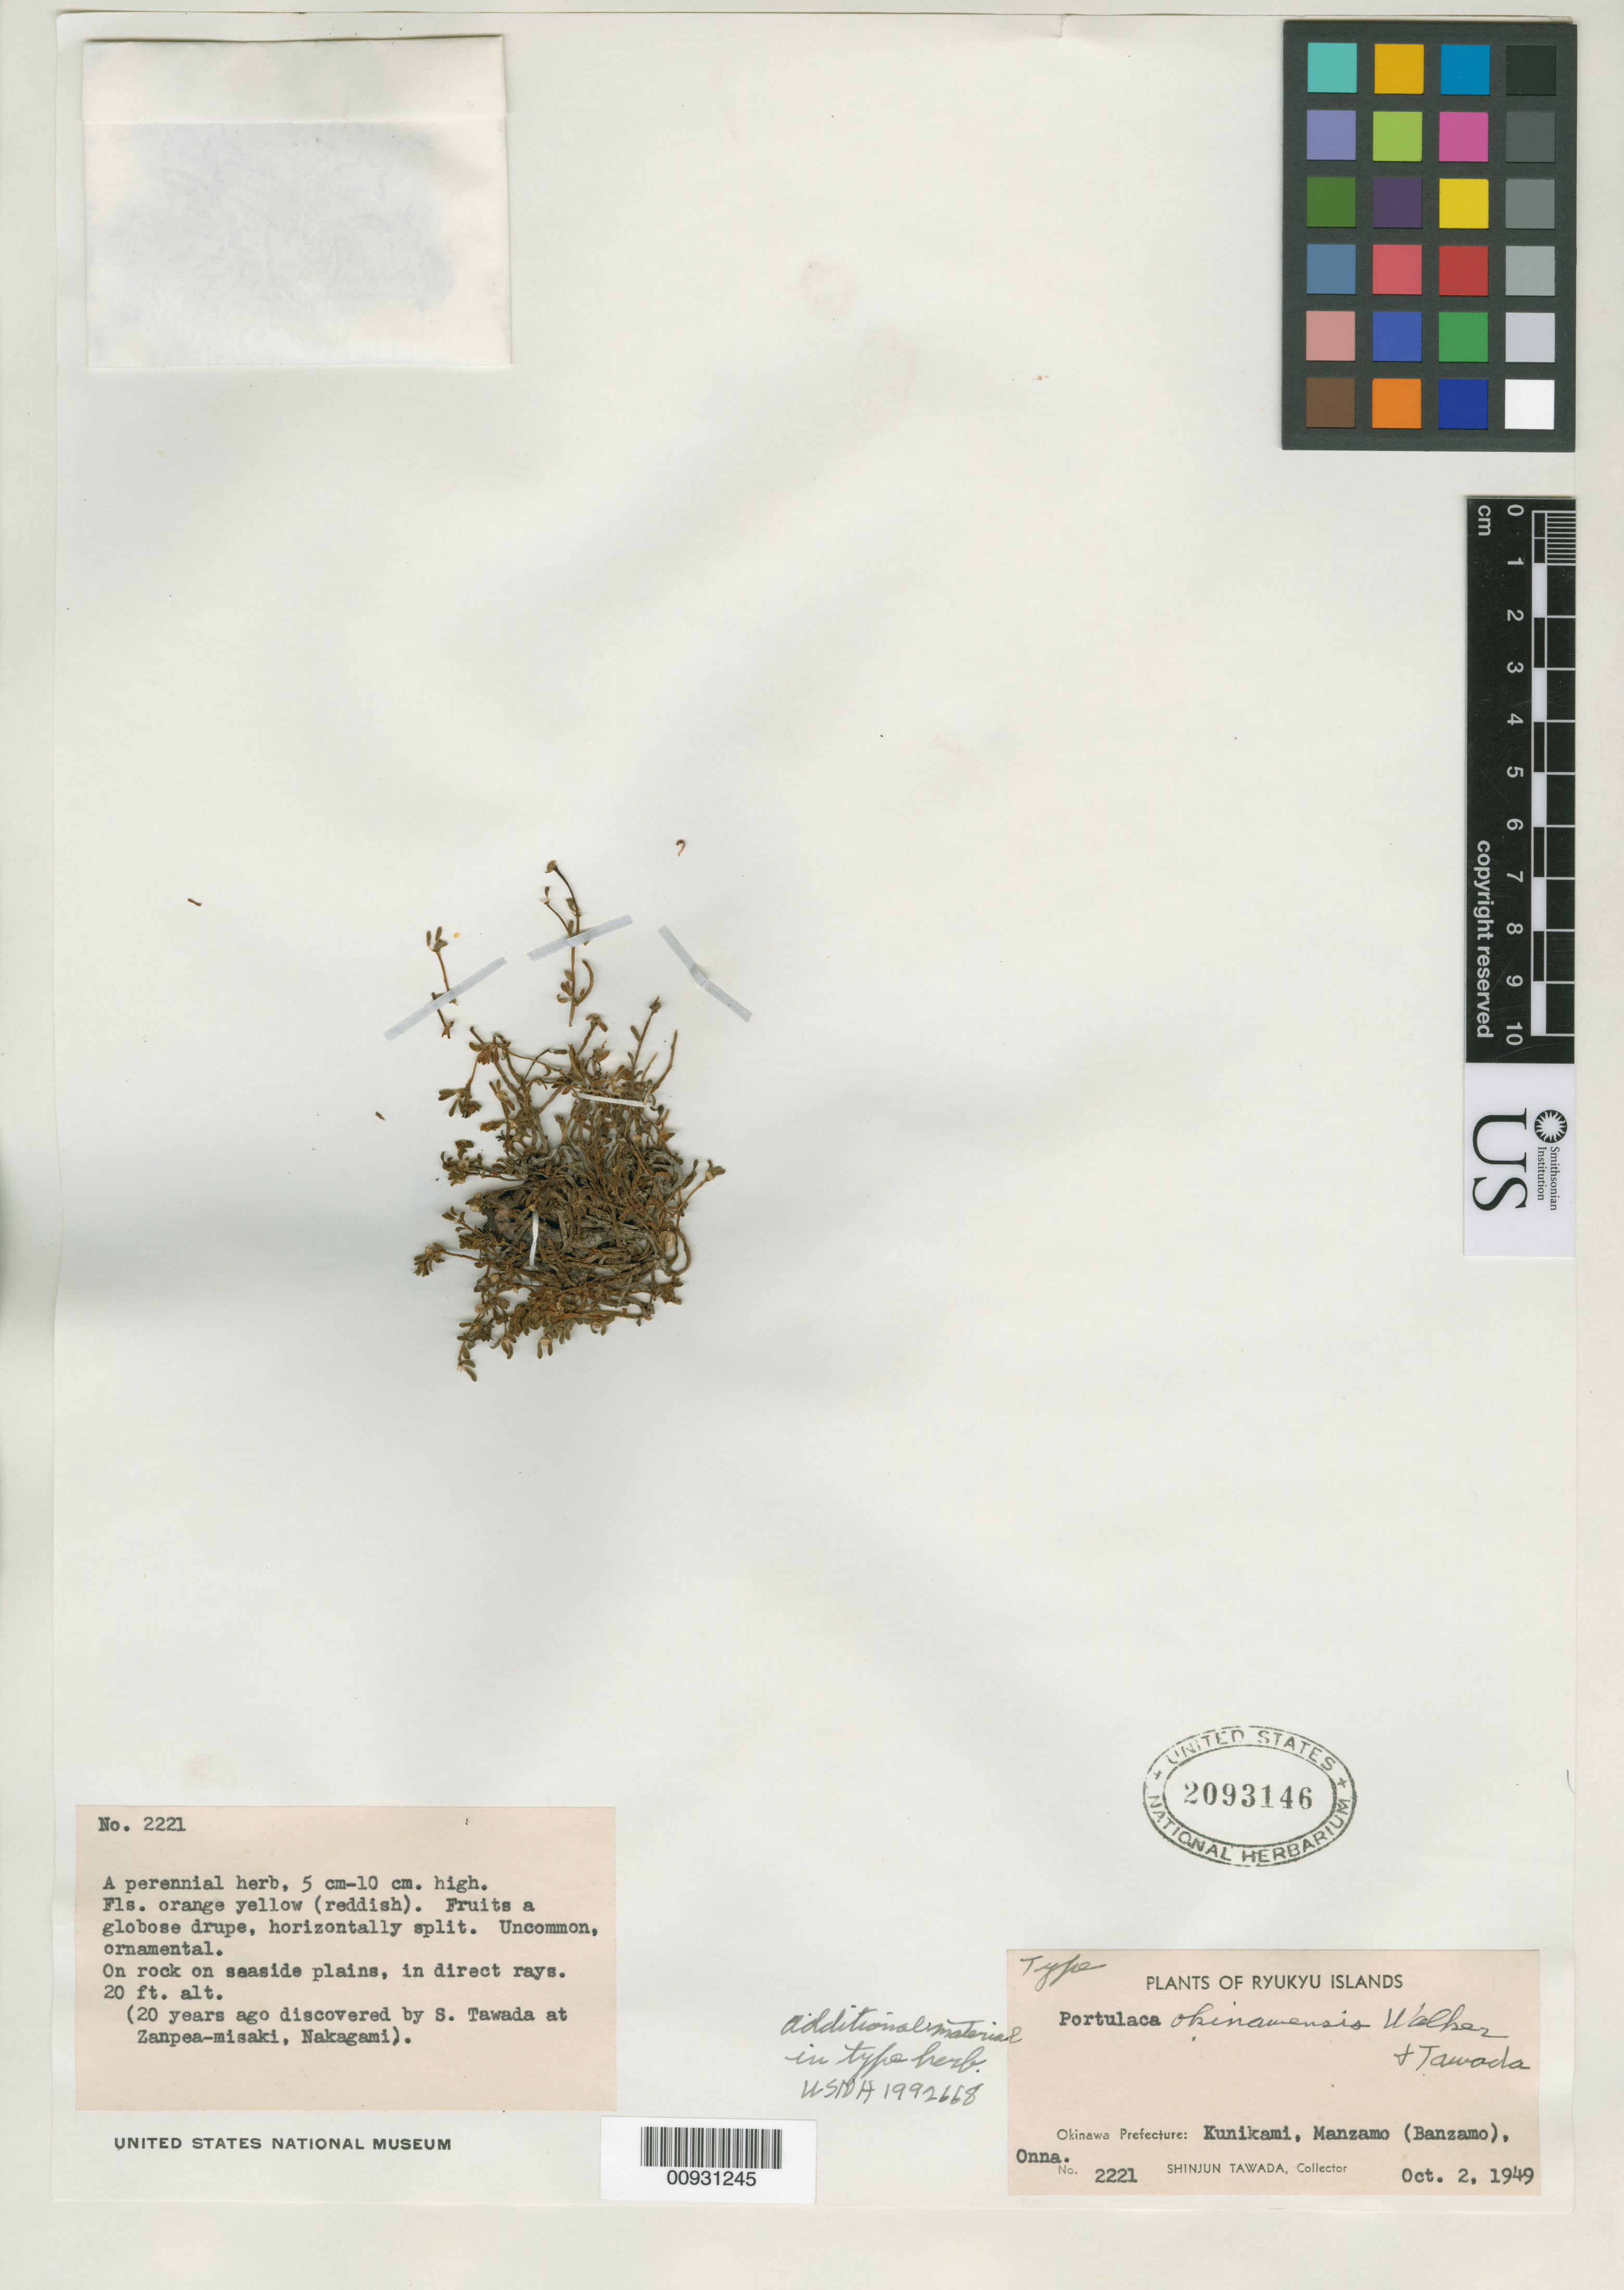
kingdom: Plantae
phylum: Tracheophyta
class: Magnoliopsida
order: Caryophyllales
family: Portulacaceae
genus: Portulaca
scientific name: Portulaca okinawensis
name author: E. Walker & Tawada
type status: Isotype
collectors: S. Tawada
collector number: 2221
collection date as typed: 02 Oct 1949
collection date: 1949-10-02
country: Japan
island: Okinawa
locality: Kunikami, Manzamo (Banzamo), Onna.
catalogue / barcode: US 2093146